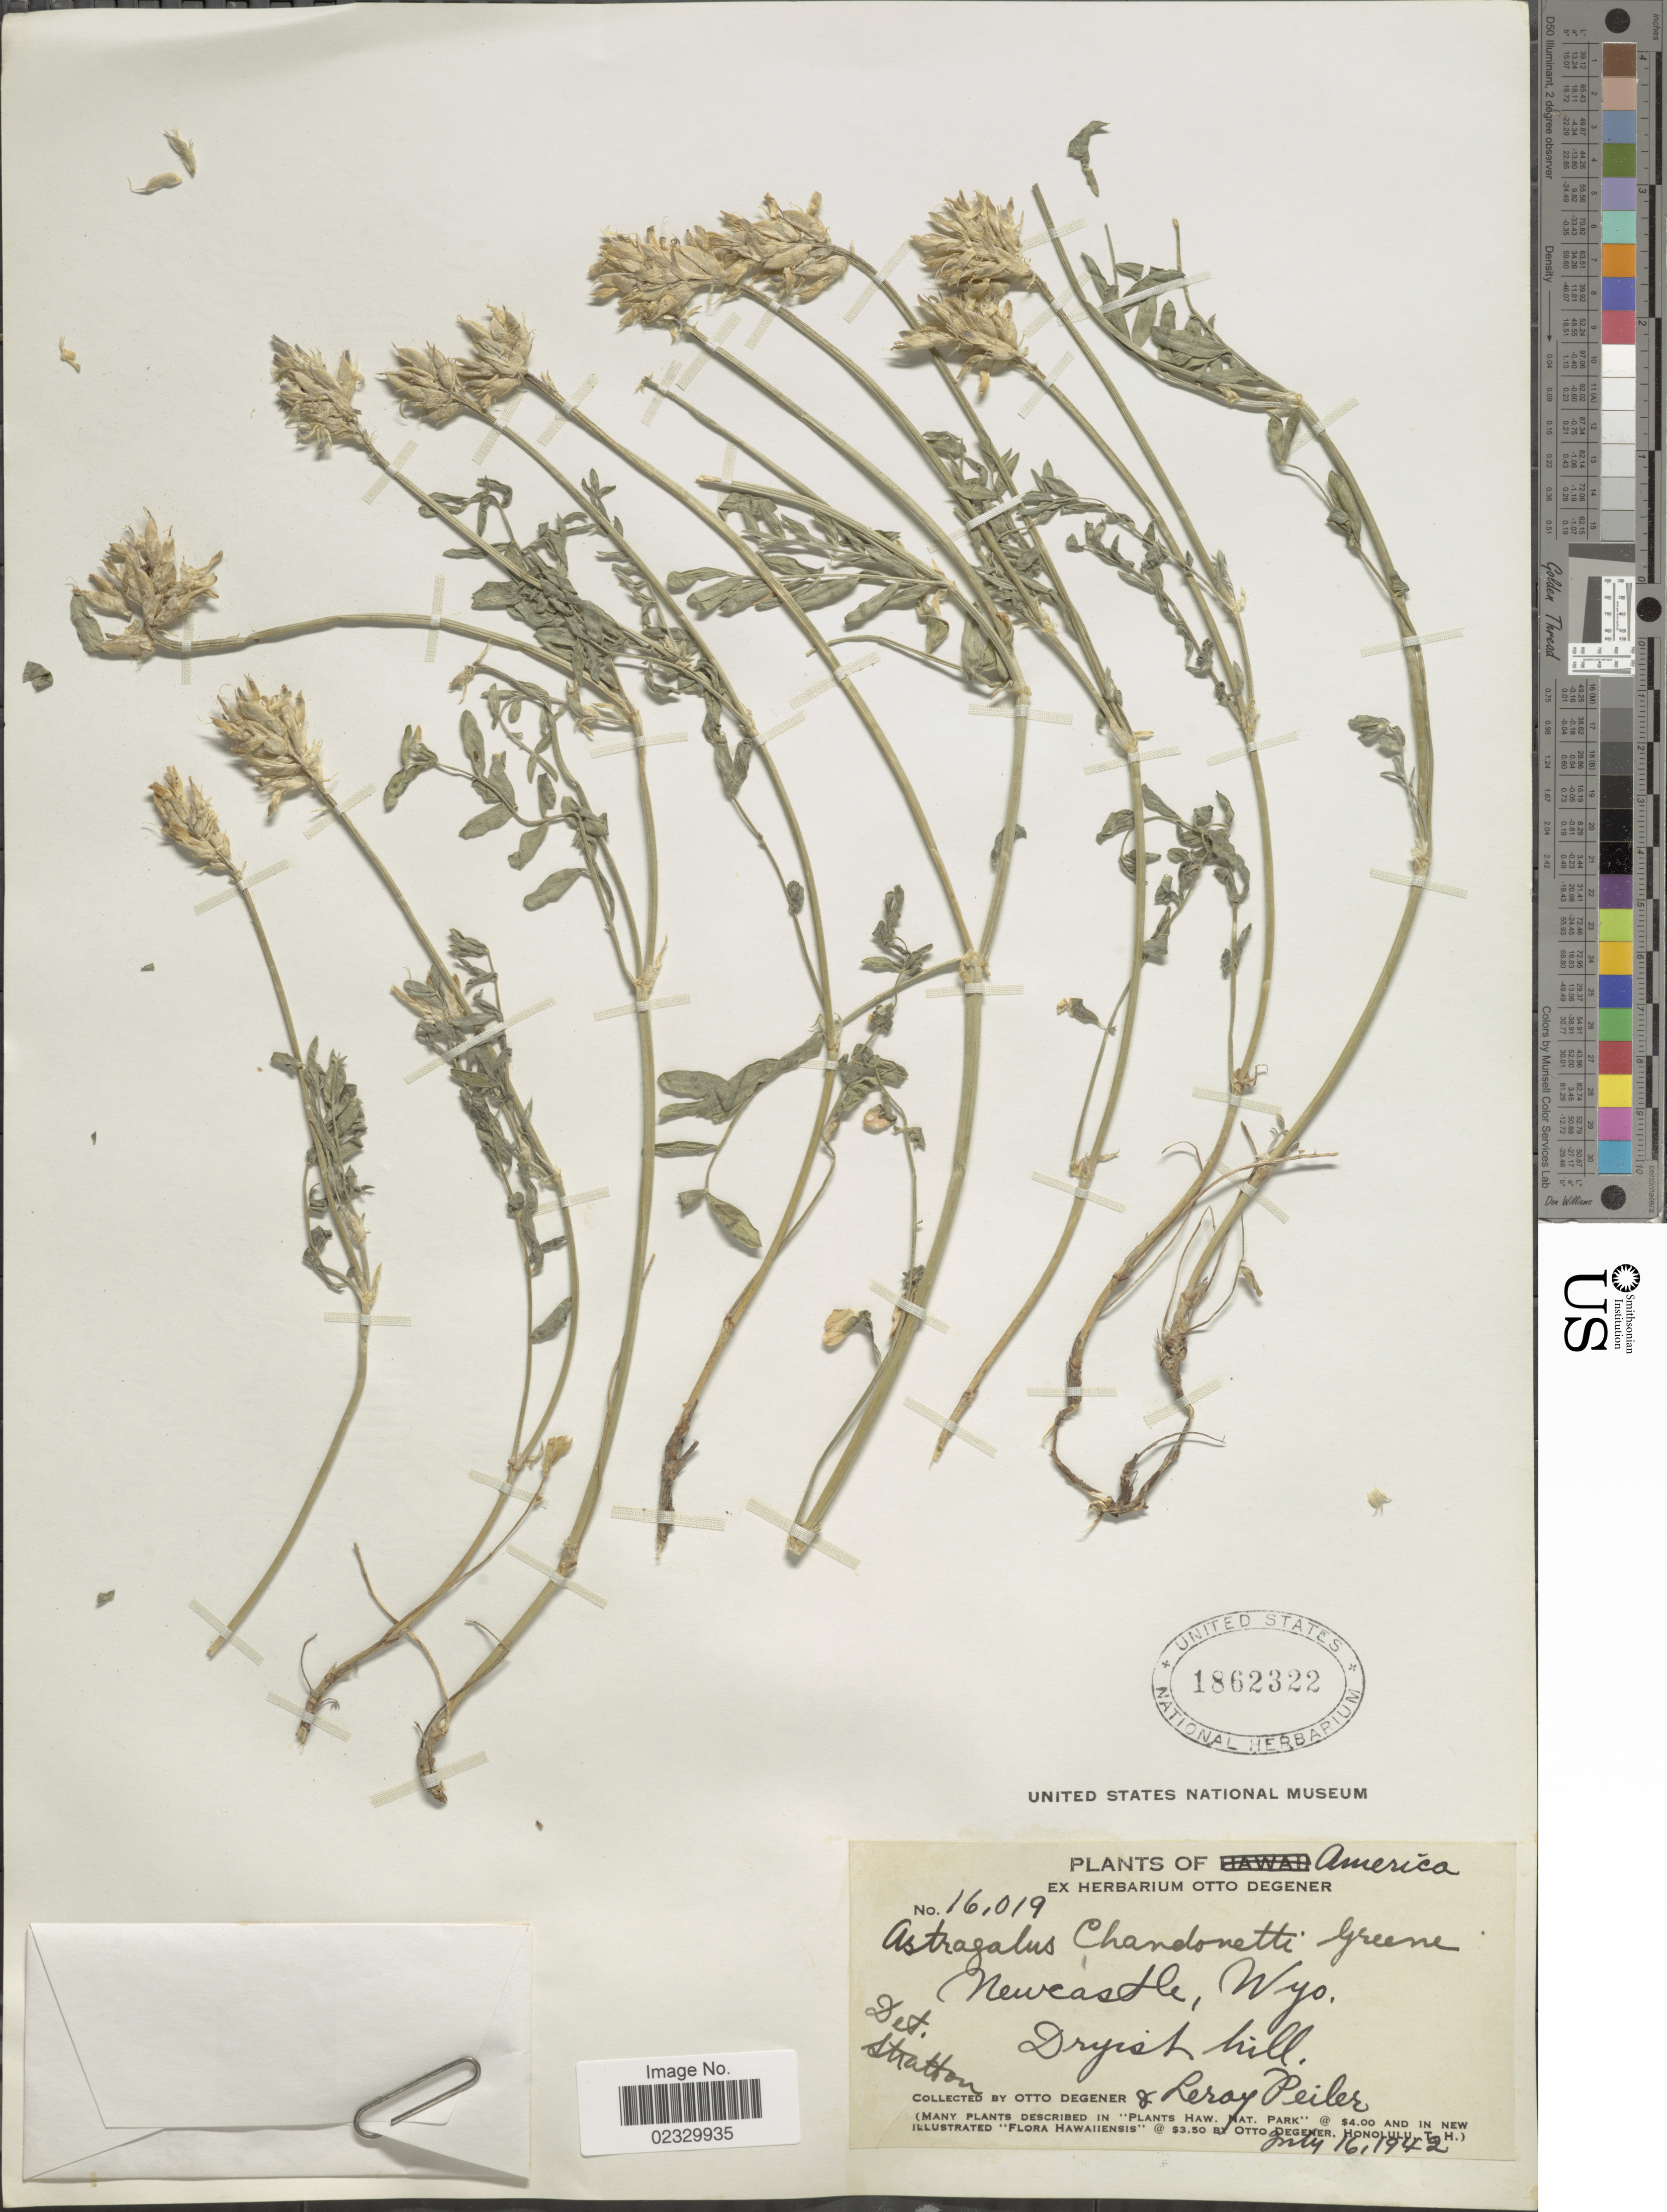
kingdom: Plantae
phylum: Tracheophyta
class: Magnoliopsida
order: Fabales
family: Fabaceae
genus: Astragalus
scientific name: Astragalus chandonnetii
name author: Lunell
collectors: O. Degener & L. Peiler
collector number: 16019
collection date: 1942-05-16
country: United States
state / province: Wyoming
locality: Newcastle, Wyo.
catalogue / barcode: US 1862322